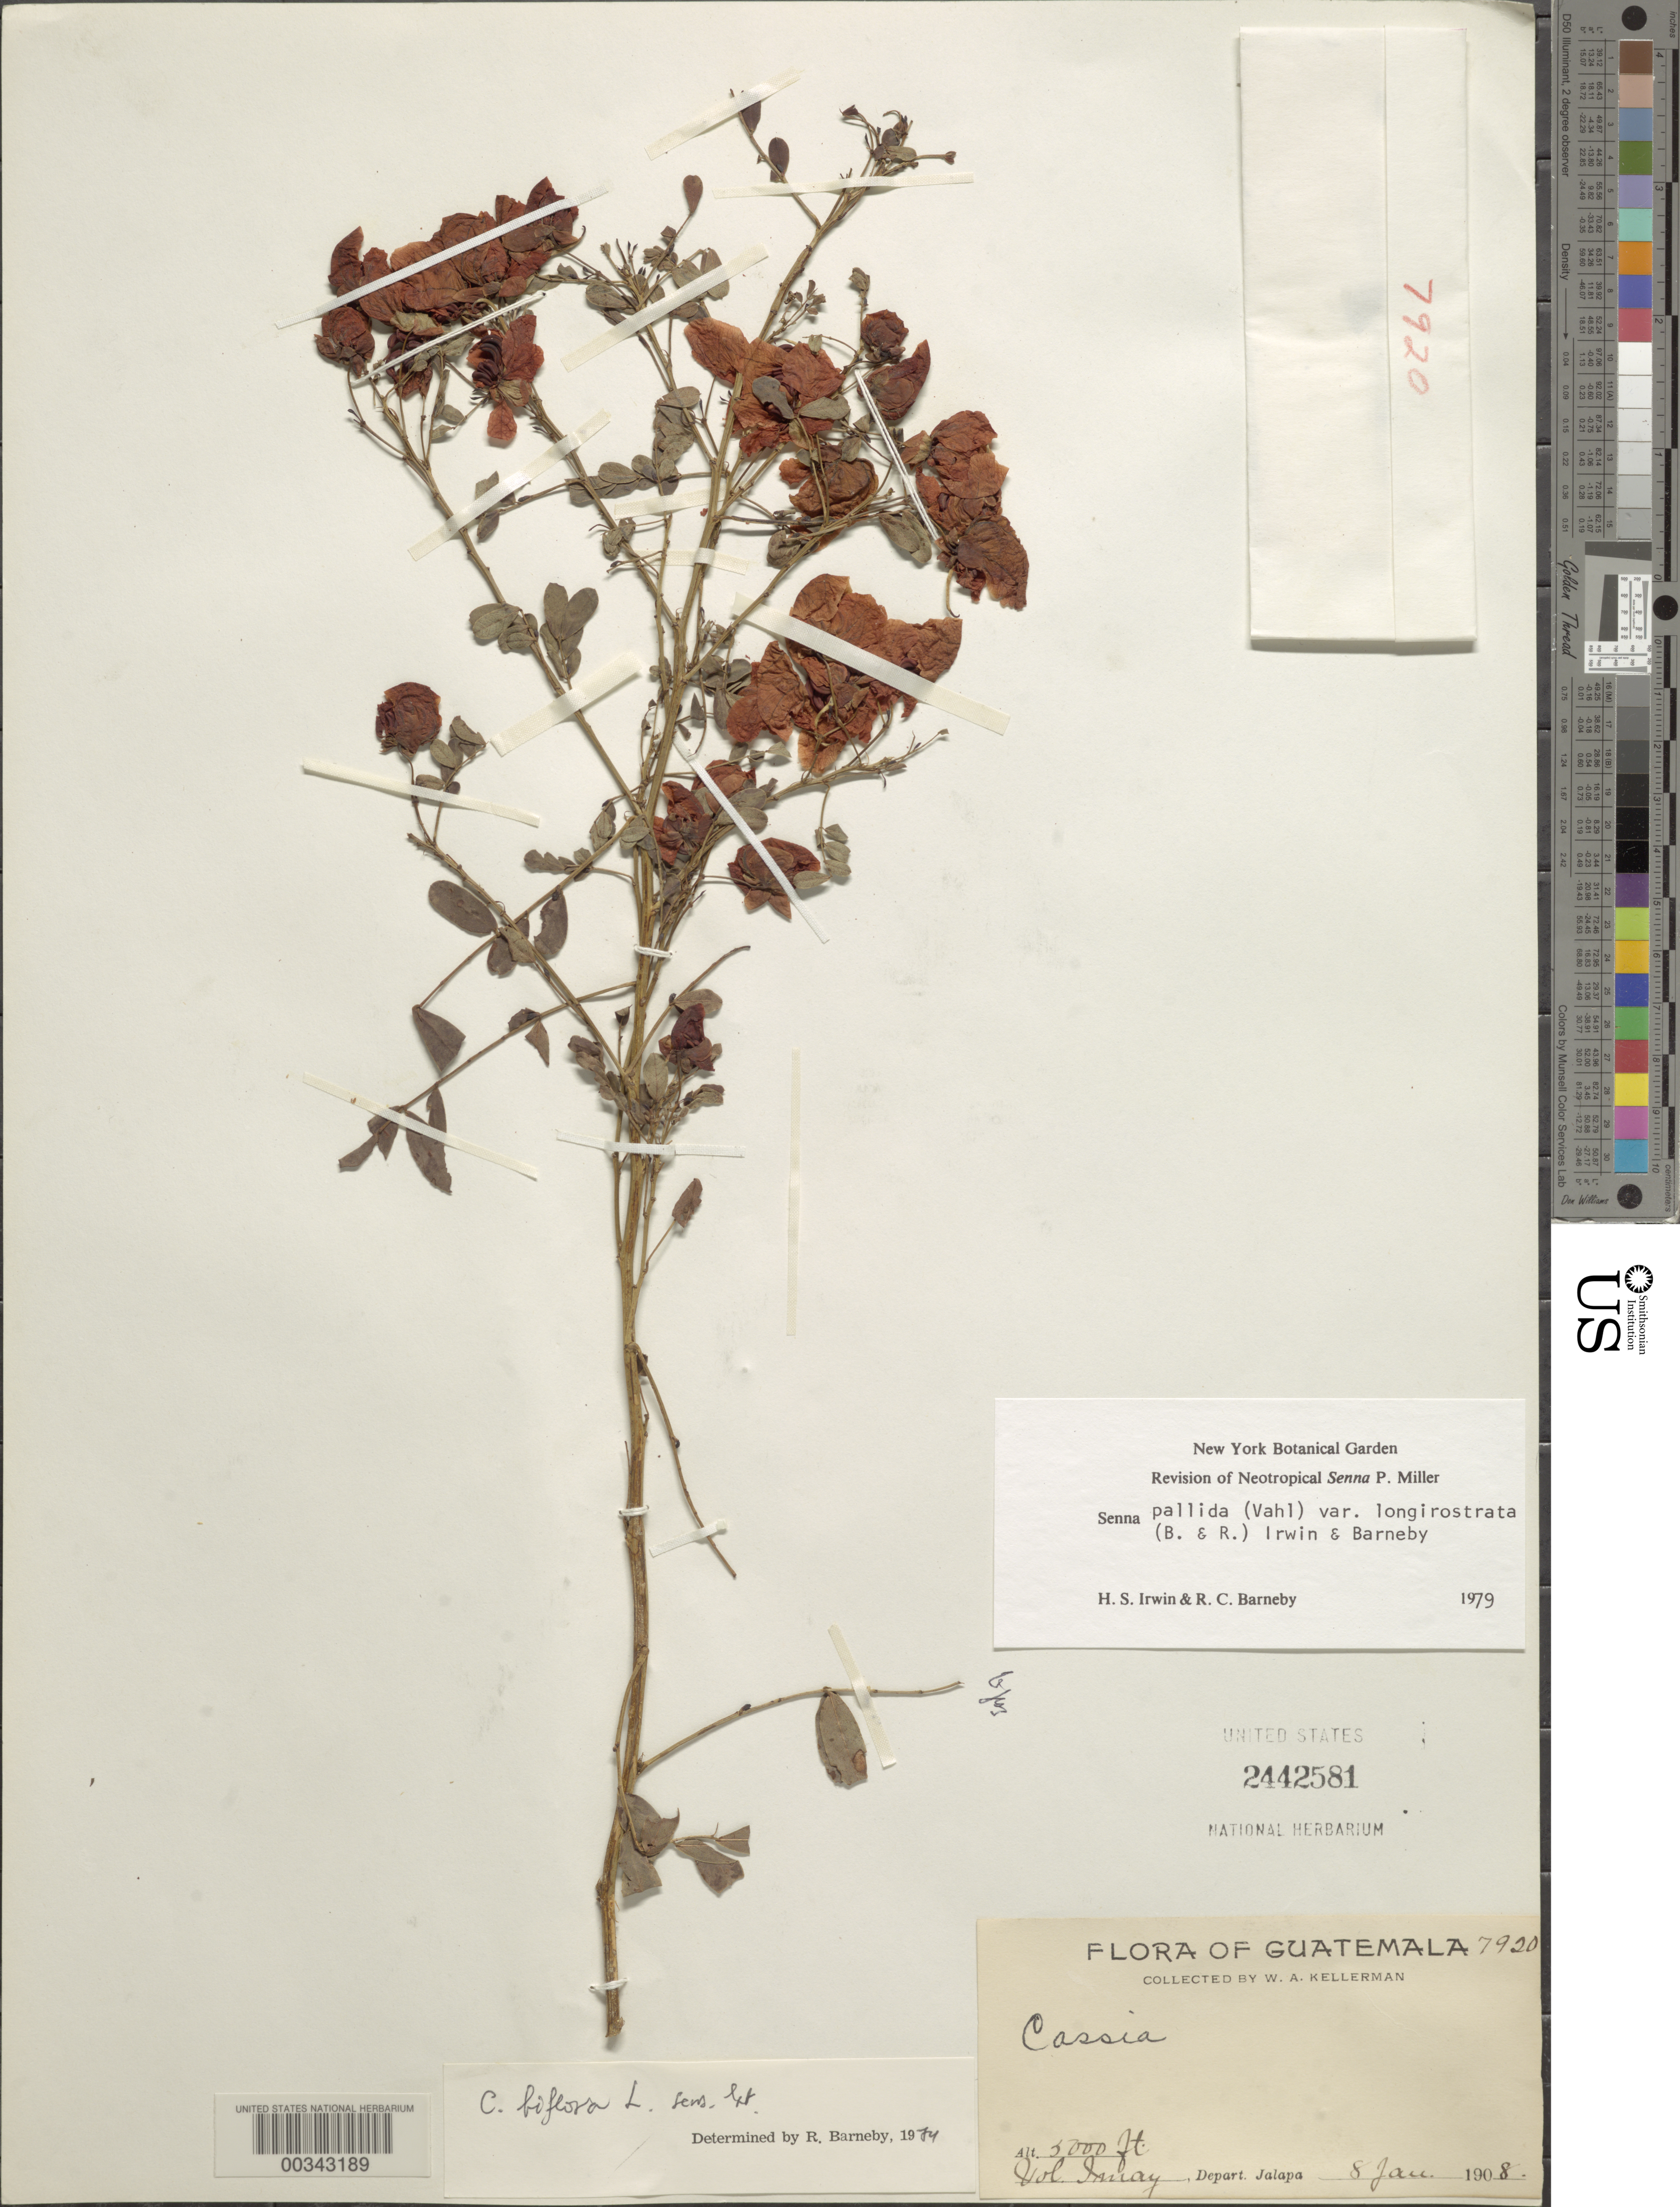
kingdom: Plantae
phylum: Tracheophyta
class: Magnoliopsida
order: Fabales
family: Fabaceae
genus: Senna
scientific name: Senna pallida var. cordillerae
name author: H.S. Irwin & Barneby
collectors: W. A. Kellerman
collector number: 7920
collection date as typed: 08 Jan 1908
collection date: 1908-01-08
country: Guatemala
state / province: Jalapa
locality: Volcan Imay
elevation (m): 1524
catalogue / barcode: US 2442581